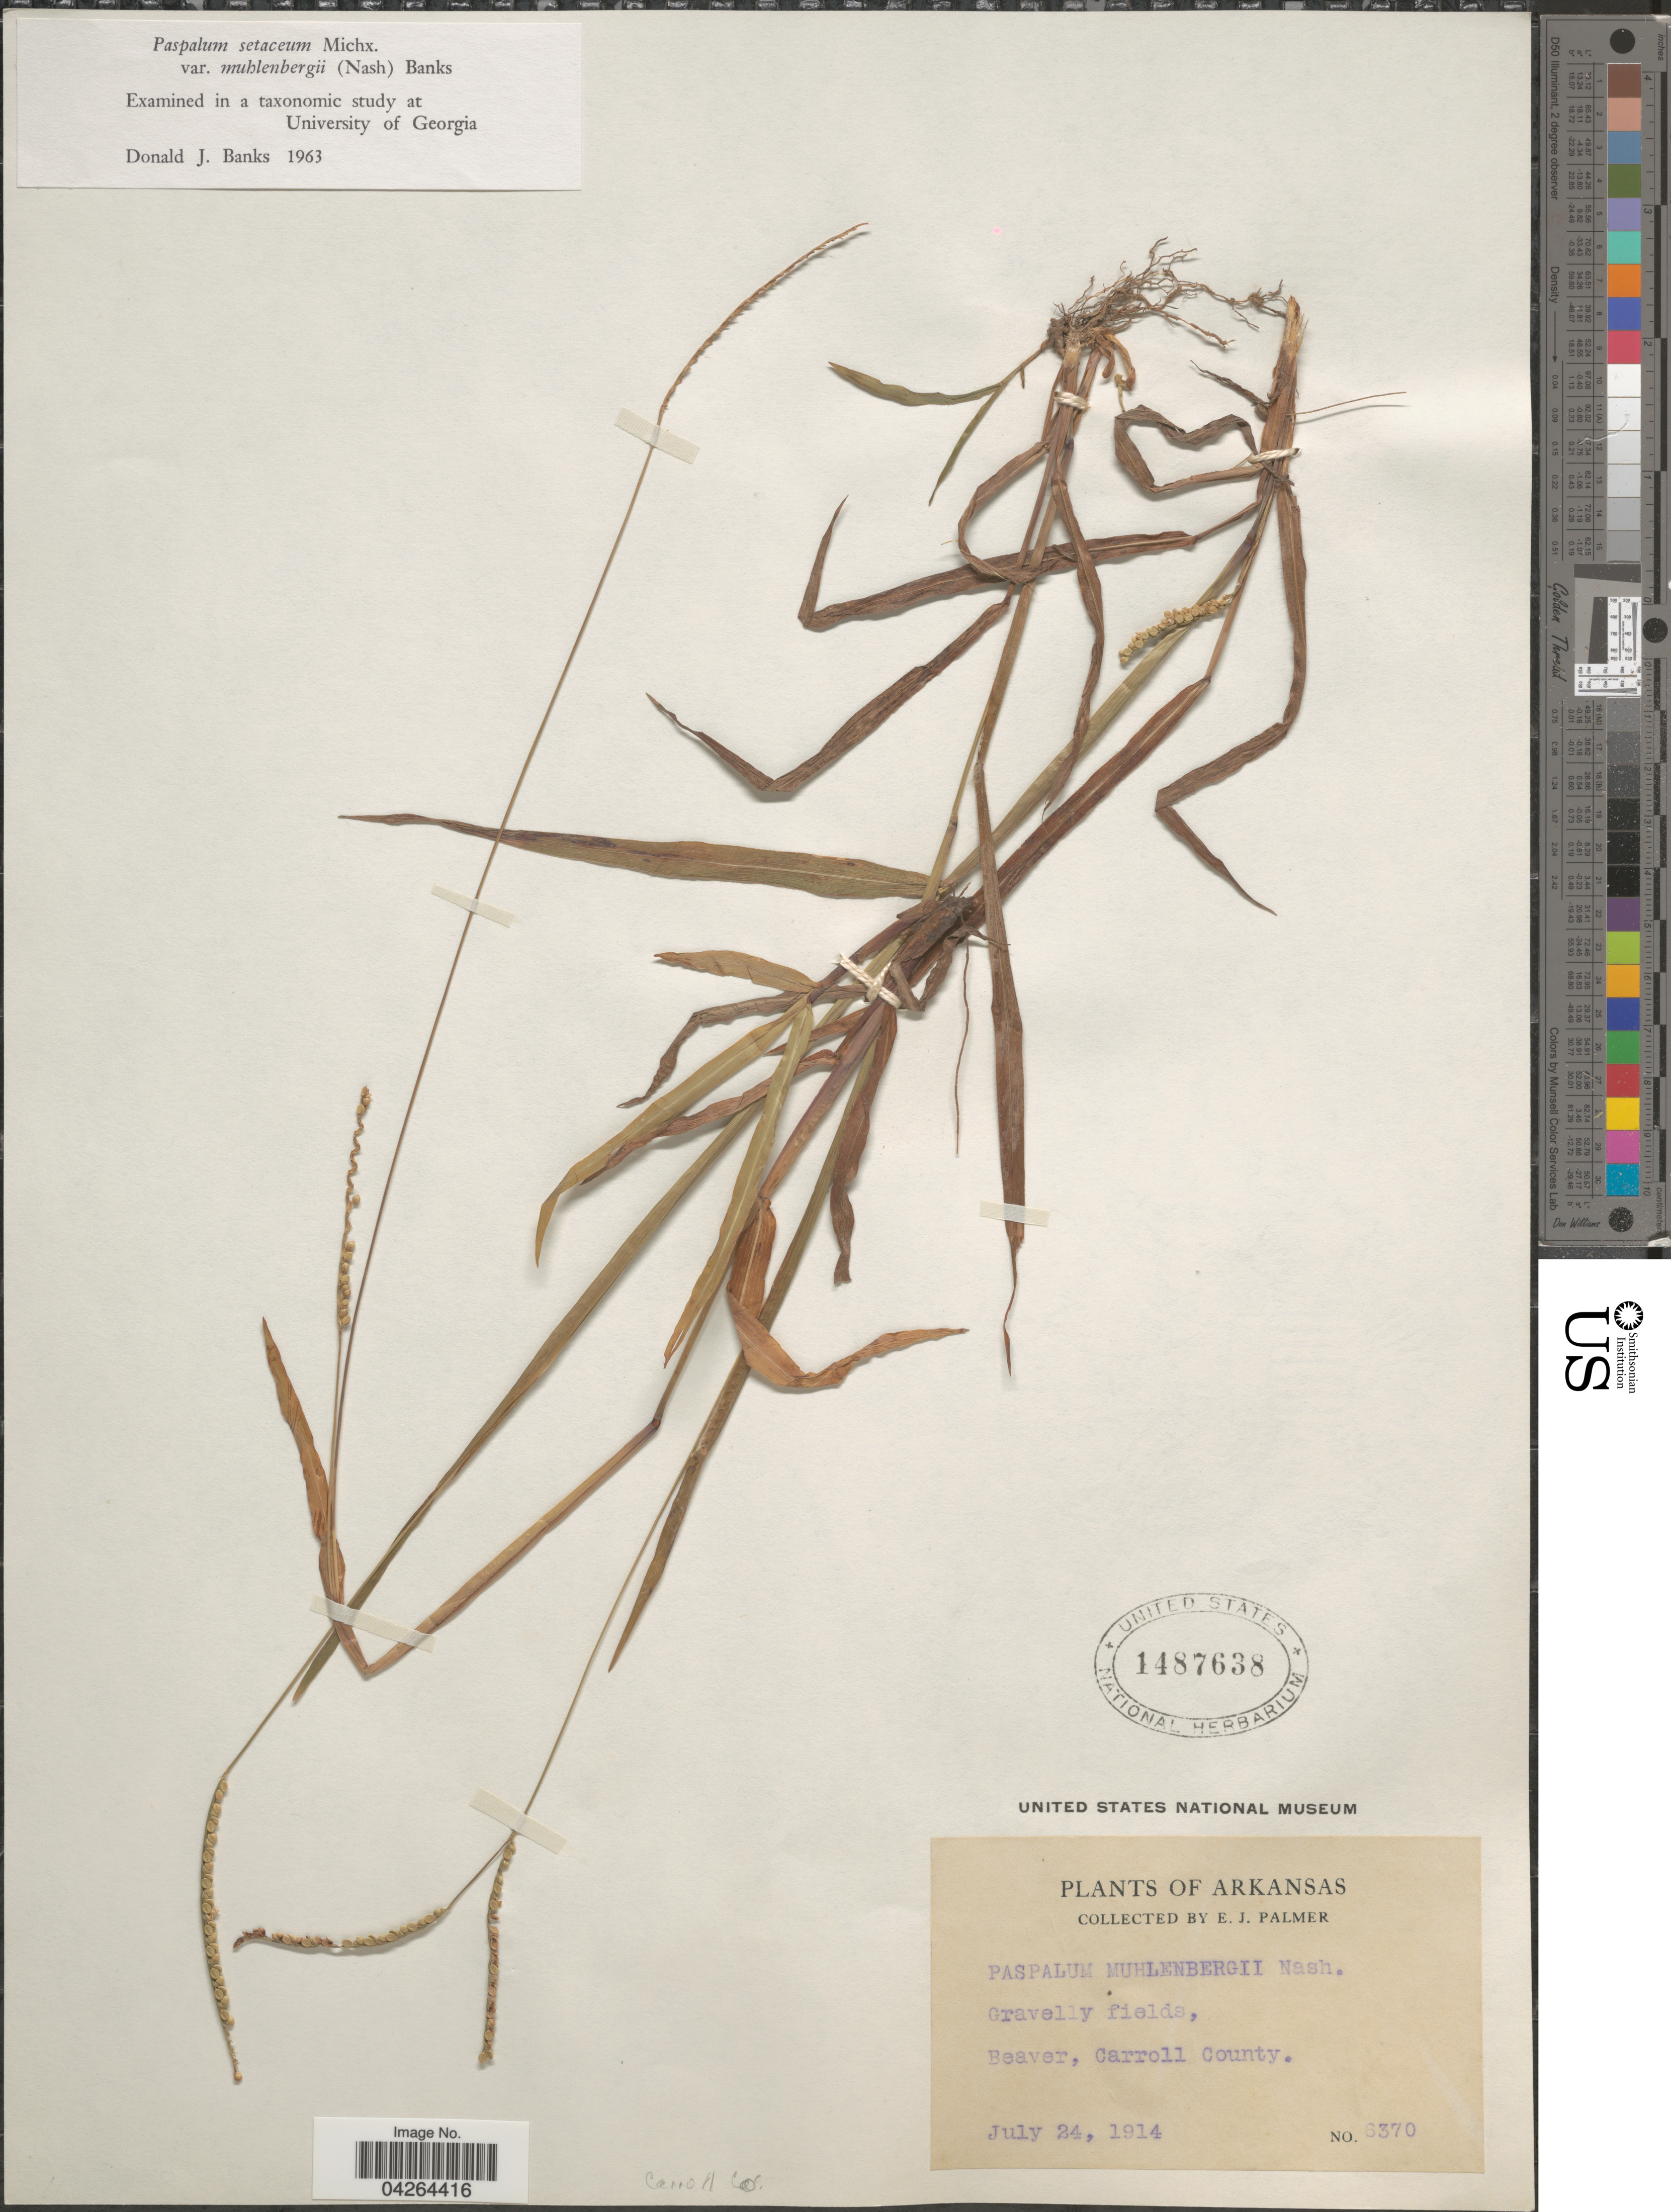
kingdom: Plantae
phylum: Tracheophyta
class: Liliopsida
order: Poales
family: Poaceae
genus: Paspalum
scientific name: Paspalum setaceum var. muhlenbergii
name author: (Nash) D.J. Banks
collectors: E. J. Palmer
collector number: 6370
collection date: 1914-07-24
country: United States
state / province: Arkansas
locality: Gravelly fields, Beaver, Carroll County.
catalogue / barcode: US 1487638